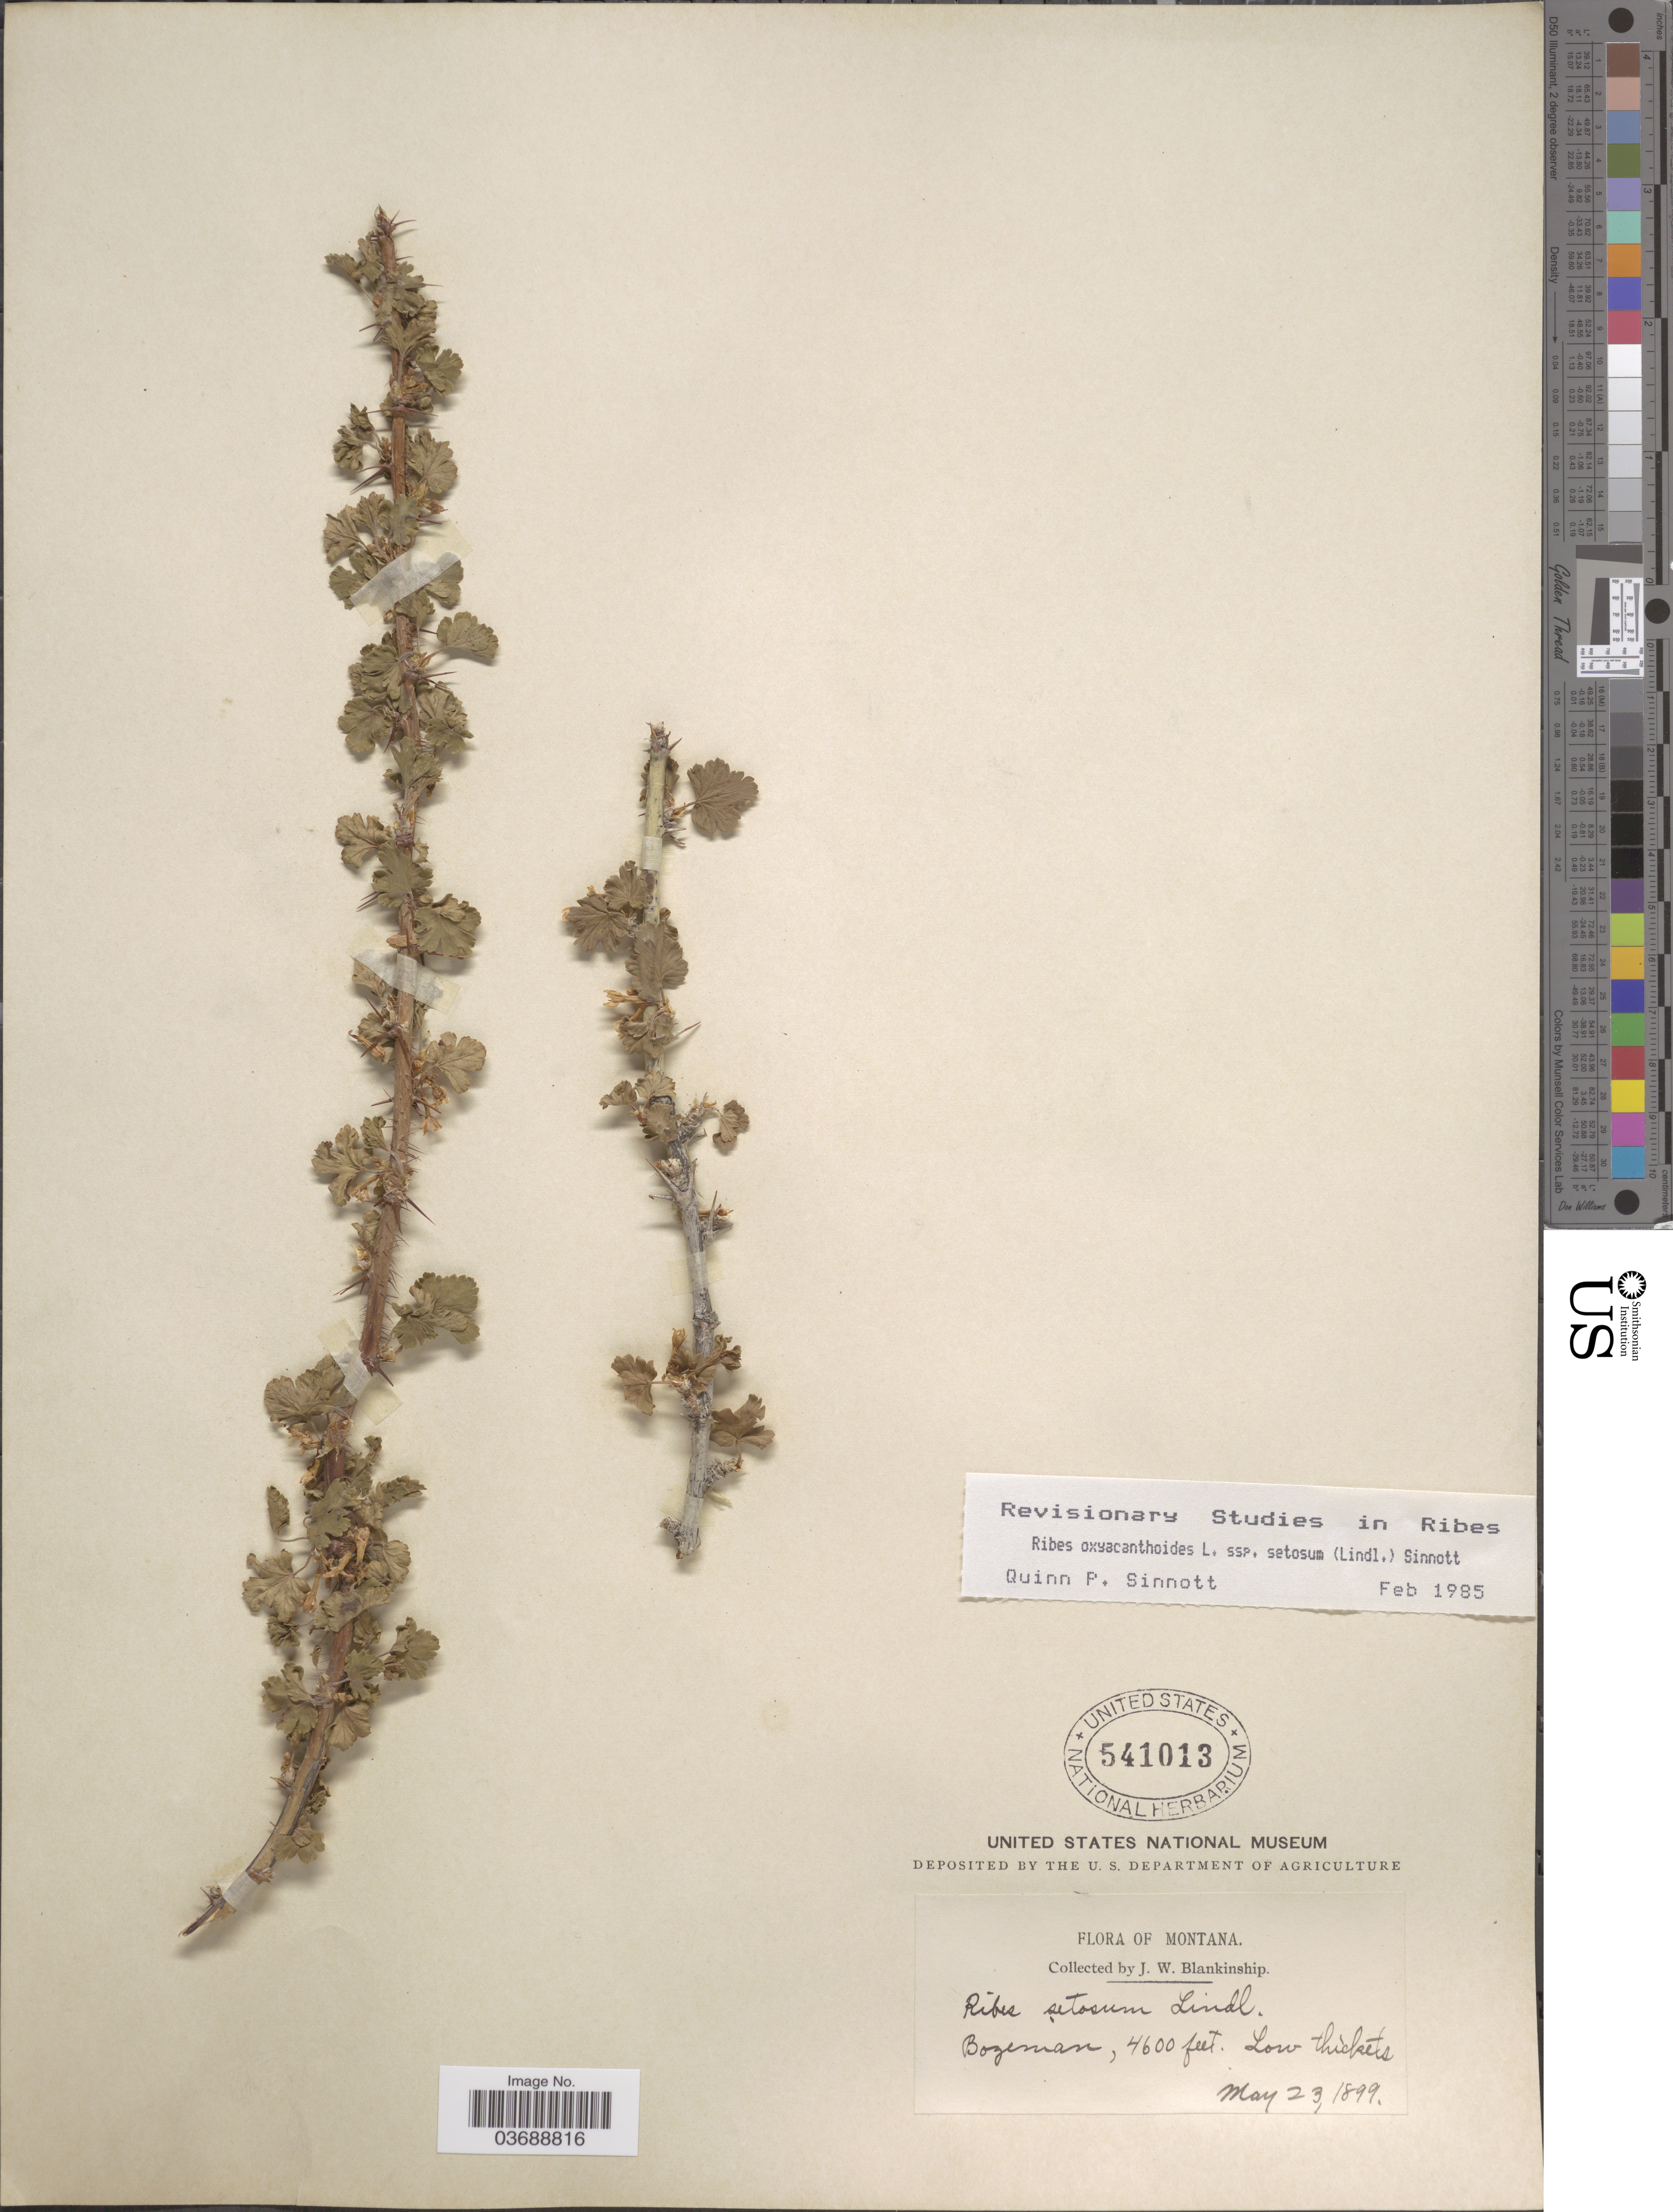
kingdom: Plantae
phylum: Tracheophyta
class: Magnoliopsida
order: Saxifragales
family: Grossulariaceae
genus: Ribes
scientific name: Ribes oxyacanthoides subsp. setosum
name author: (Lindl.) Q.P. Sinnott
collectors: J. W. Blankinship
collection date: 1899-05-23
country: United States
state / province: Montana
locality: Bozeman.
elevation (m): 1402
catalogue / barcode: US 541013